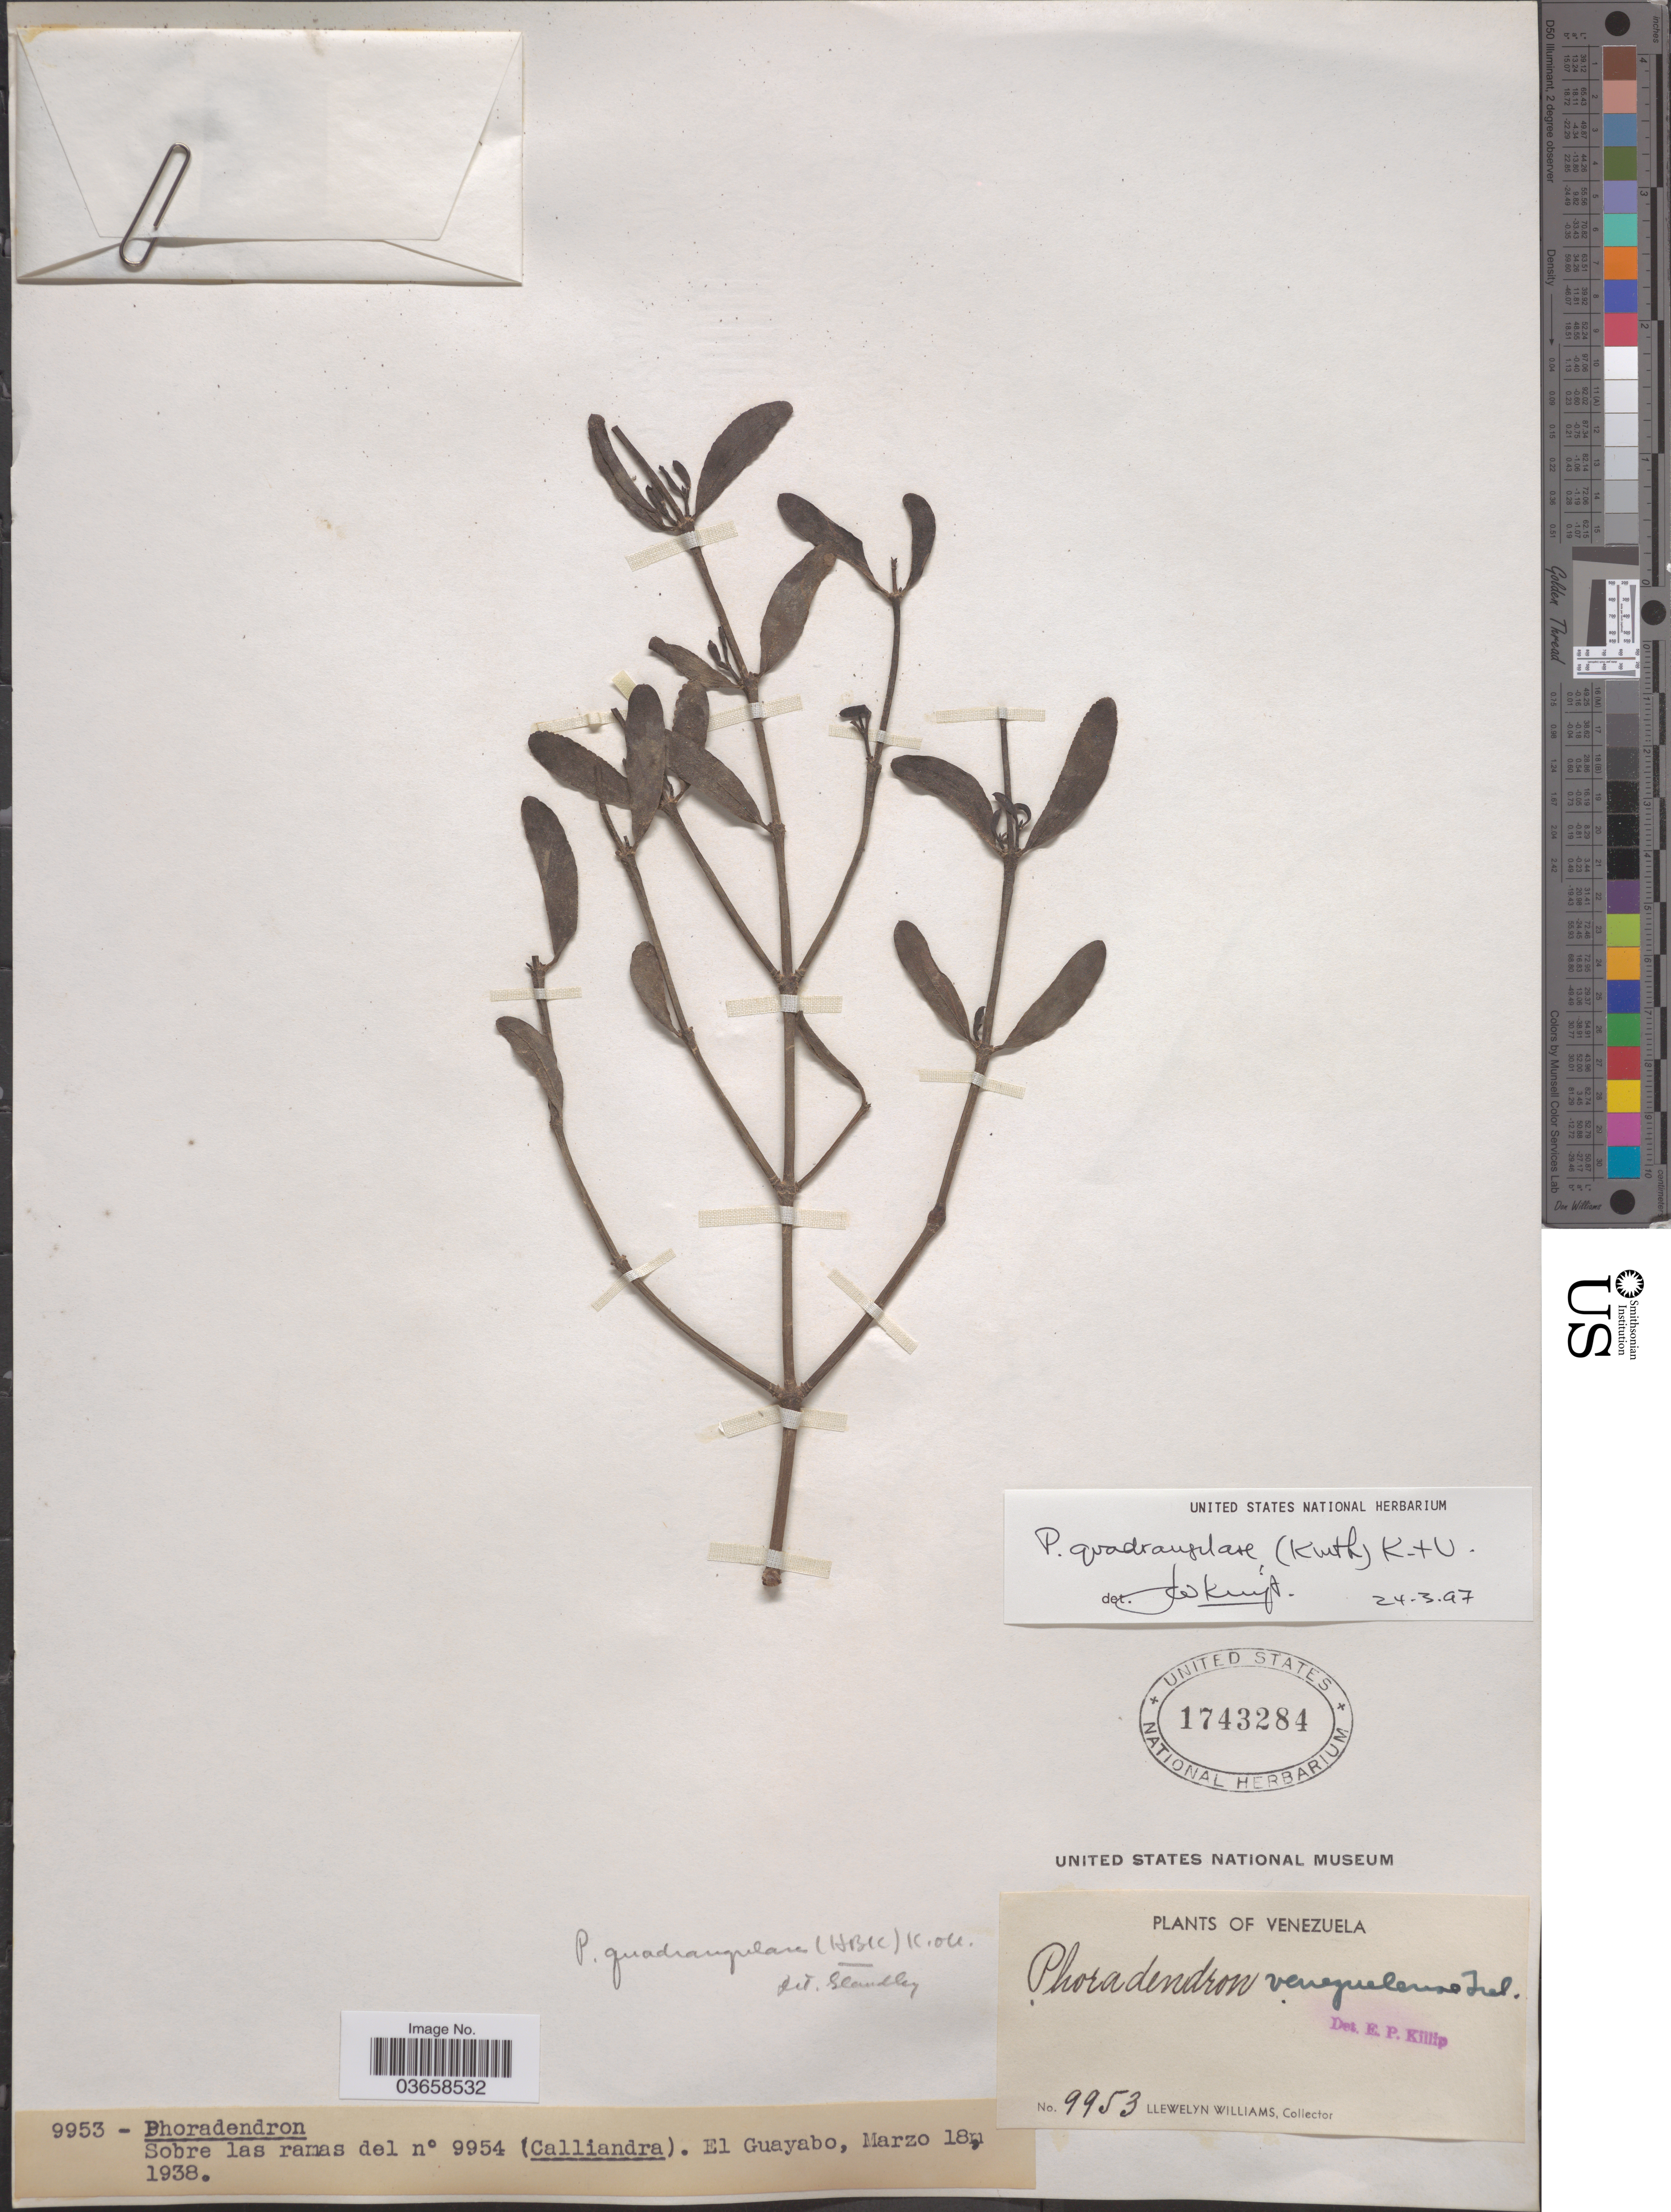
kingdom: Plantae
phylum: Tracheophyta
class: Magnoliopsida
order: Santalales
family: Viscaceae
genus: Phoradendron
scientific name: Phoradendron quadrangulare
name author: (Kunth) Griseb.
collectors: Ll. Williams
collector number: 9953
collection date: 1938-03-18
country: Venezuela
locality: El Guayabo.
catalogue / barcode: US 1743284